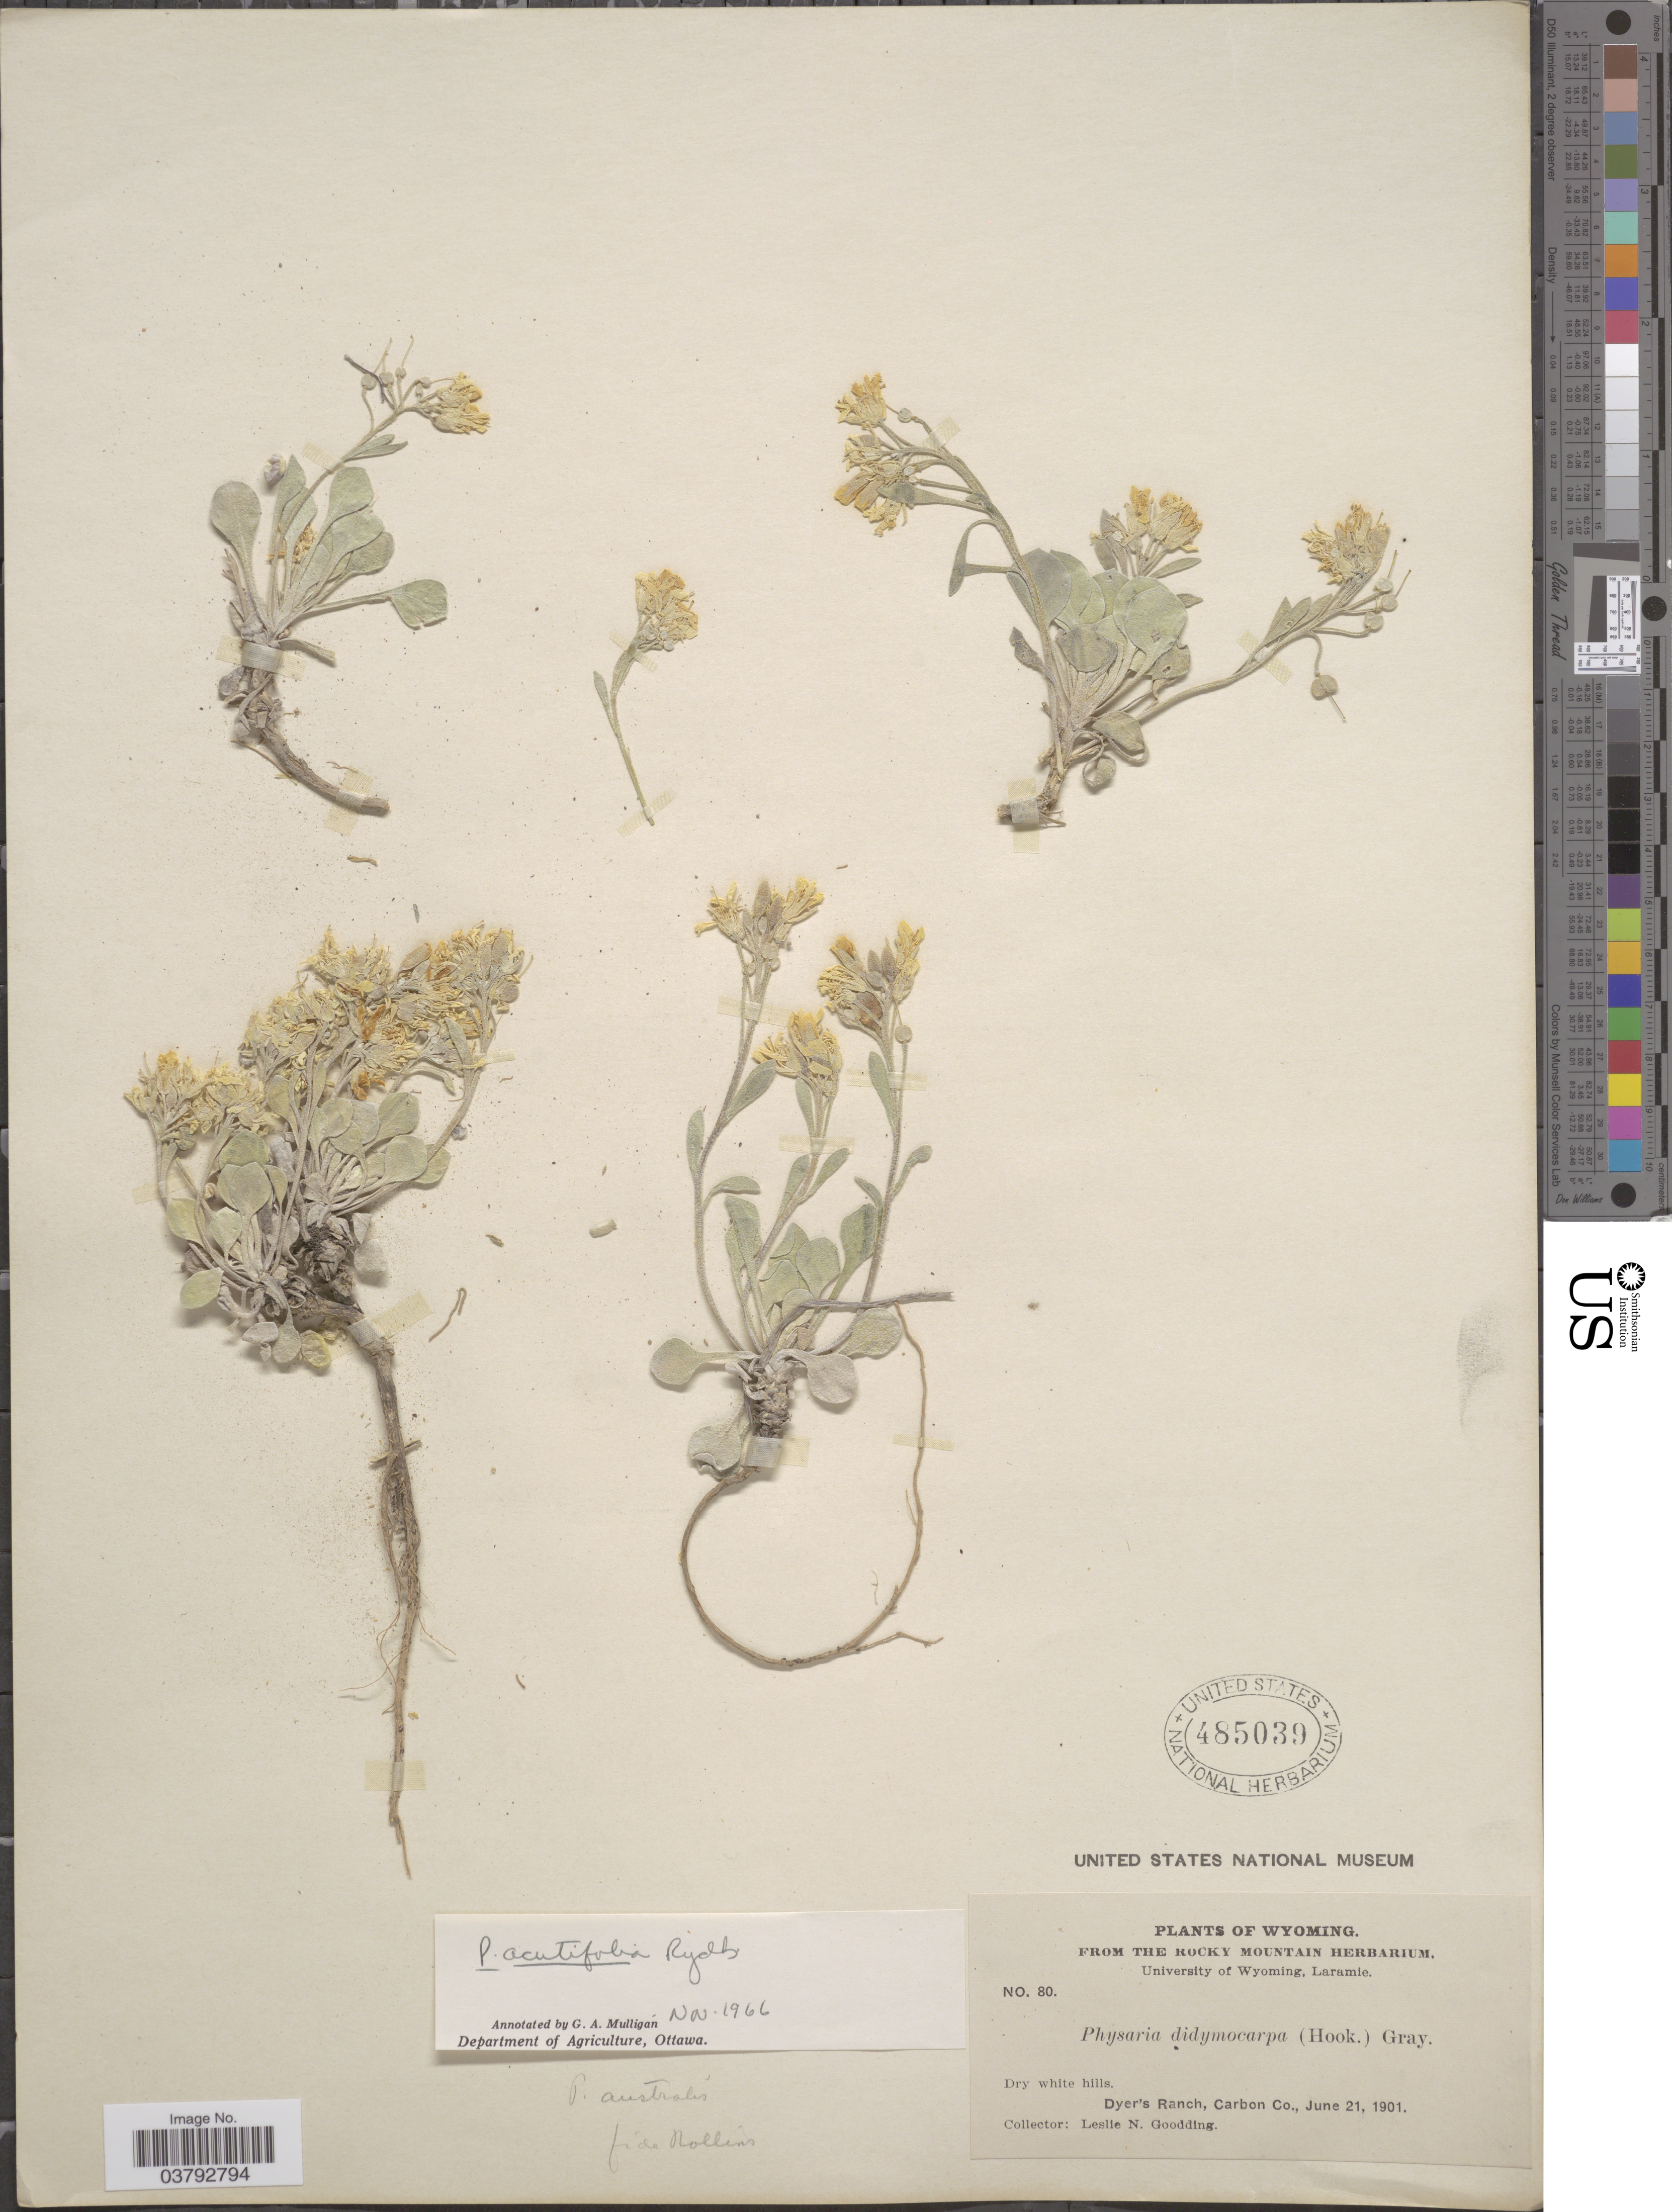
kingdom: Plantae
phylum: Tracheophyta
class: Magnoliopsida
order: Brassicales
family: Brassicaceae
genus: Physaria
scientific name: Physaria acutifolia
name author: Rydb.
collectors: L. N. Goodding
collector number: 80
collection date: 1901-06-21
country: United States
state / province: Wyoming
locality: Dyer's Ranch, Carbon Co.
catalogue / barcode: US 485039